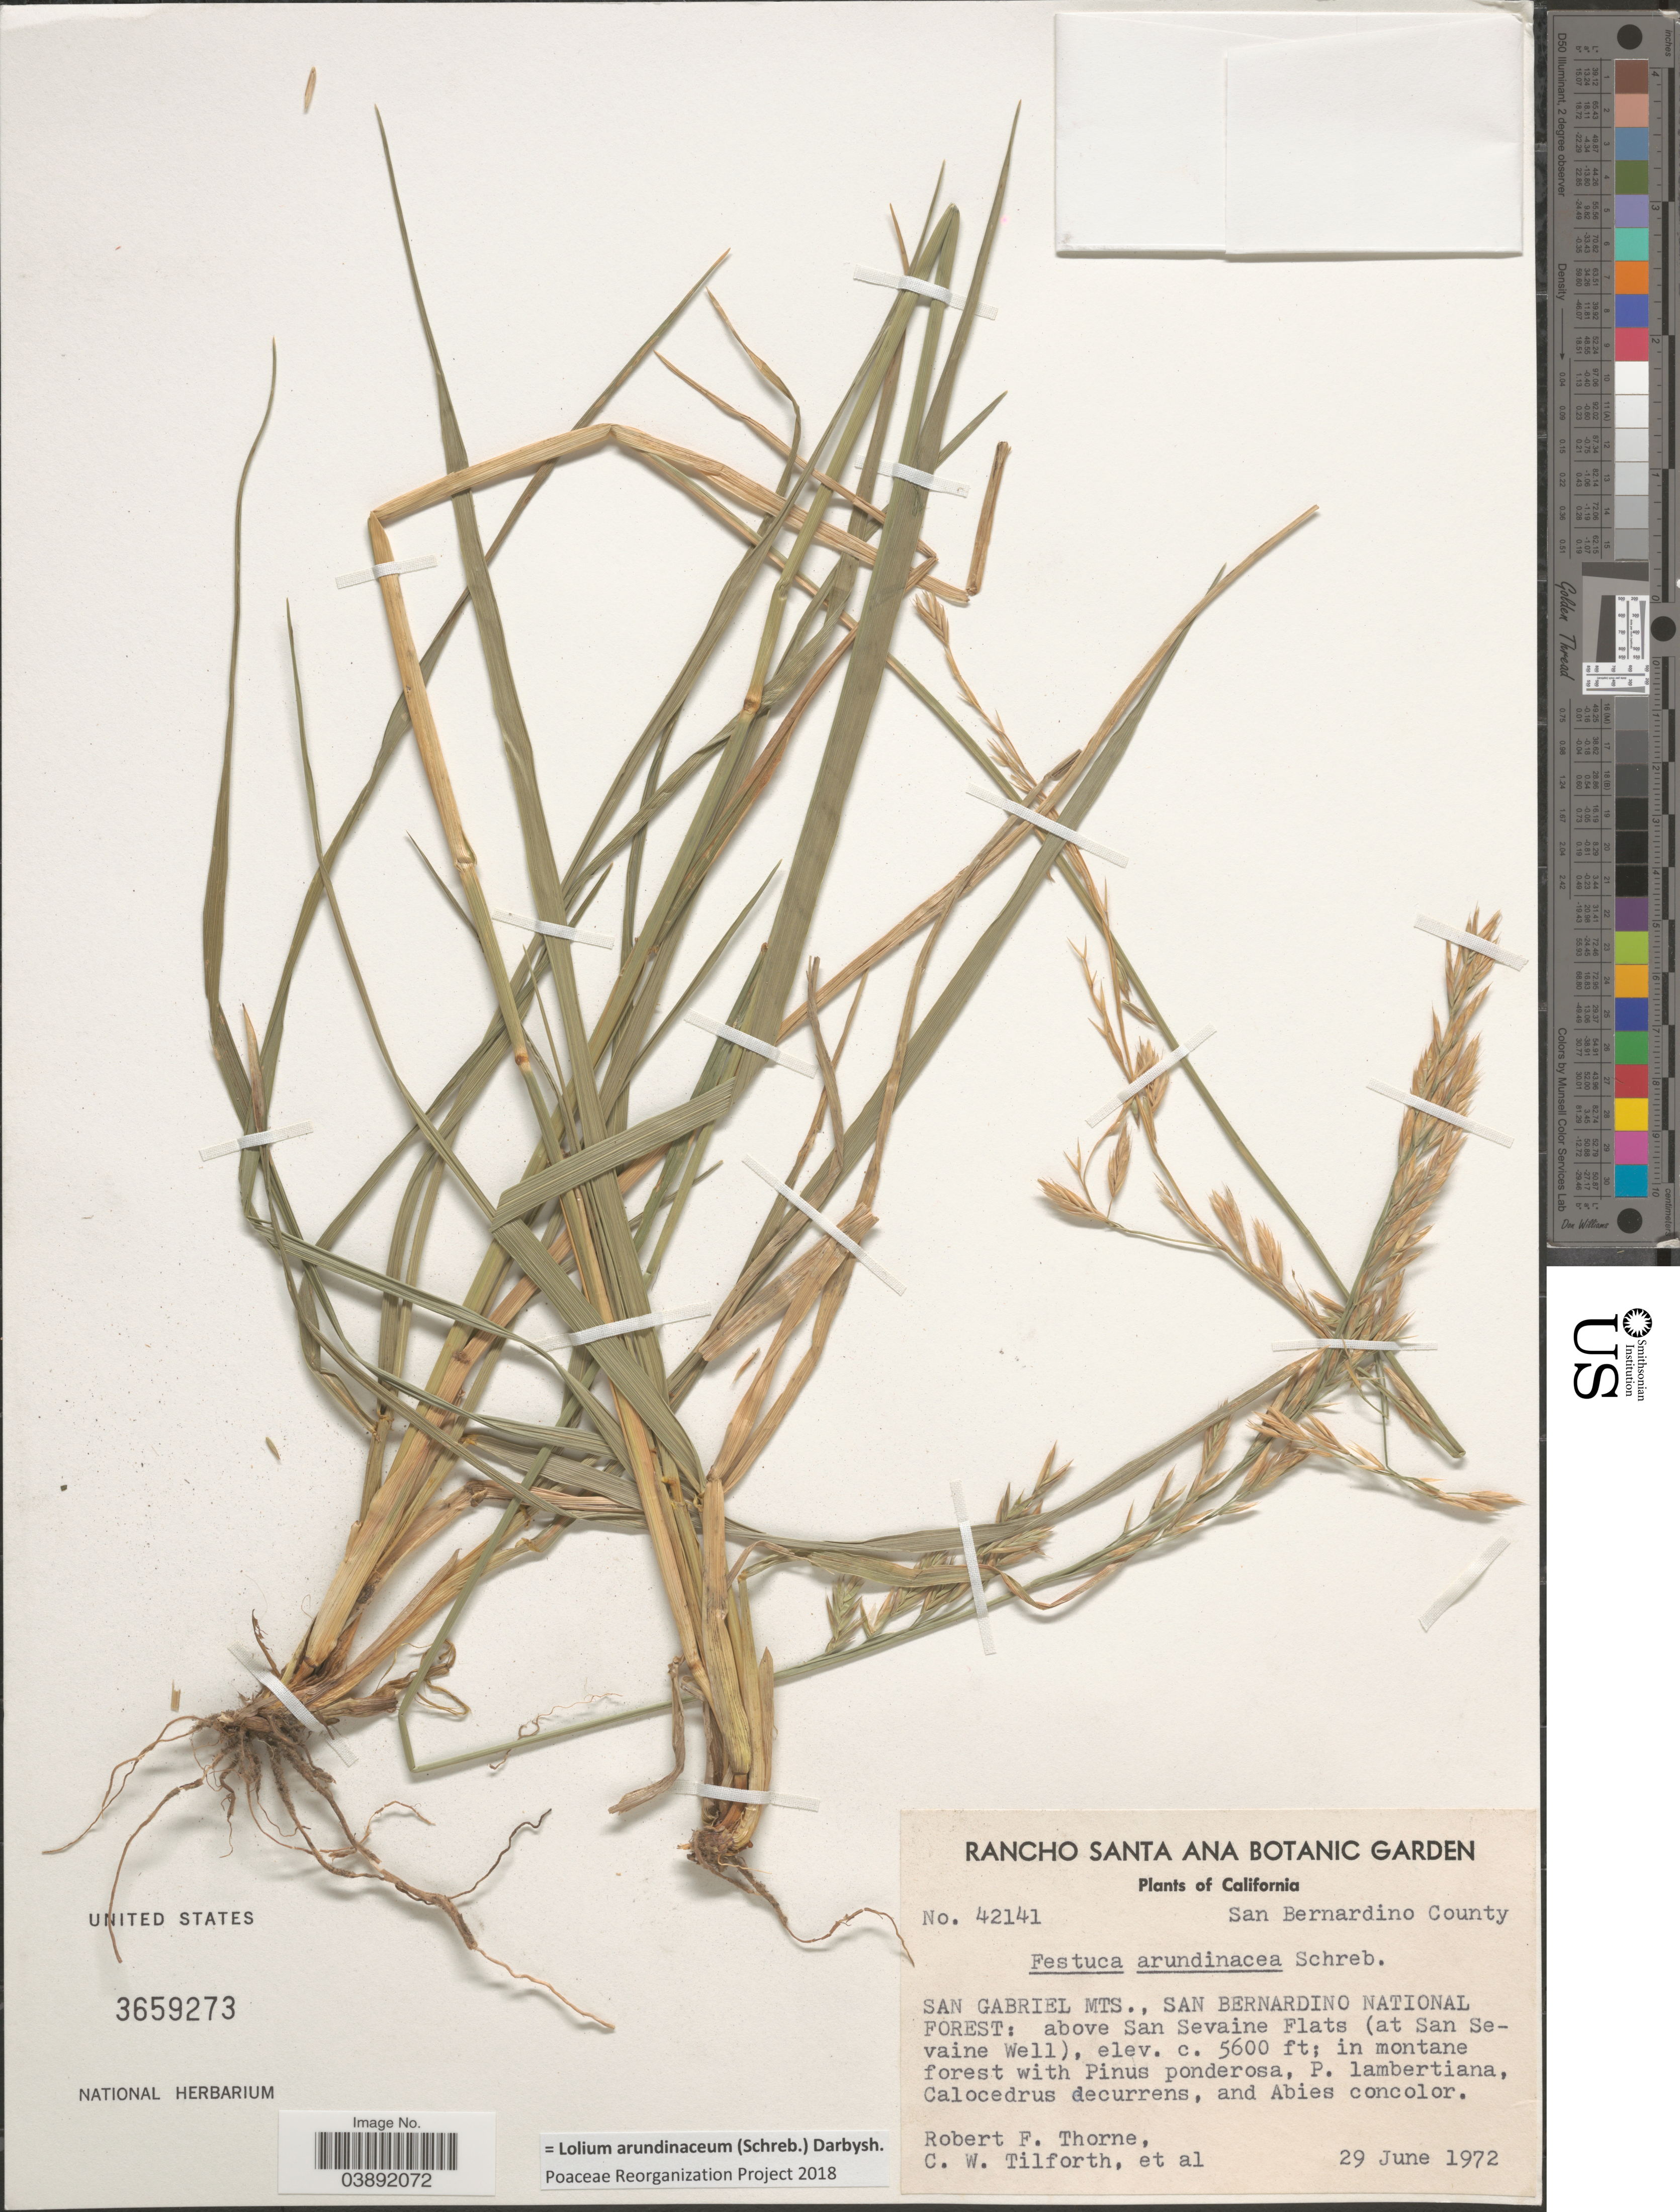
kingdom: Plantae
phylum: Tracheophyta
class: Liliopsida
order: Poales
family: Poaceae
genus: Lolium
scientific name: Lolium arundinaceum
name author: (Schreb.) Darbysh.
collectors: R. F. Thorne, C. Tilforth & et al.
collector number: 42141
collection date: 1972-06-29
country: United States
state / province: California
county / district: San Bernardino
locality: San Bernardino County. San Gabriel Mts., San Bernardino National Forest: above San Sevaine Flats (at San Sevaine Well).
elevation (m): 1707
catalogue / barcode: US 3659273